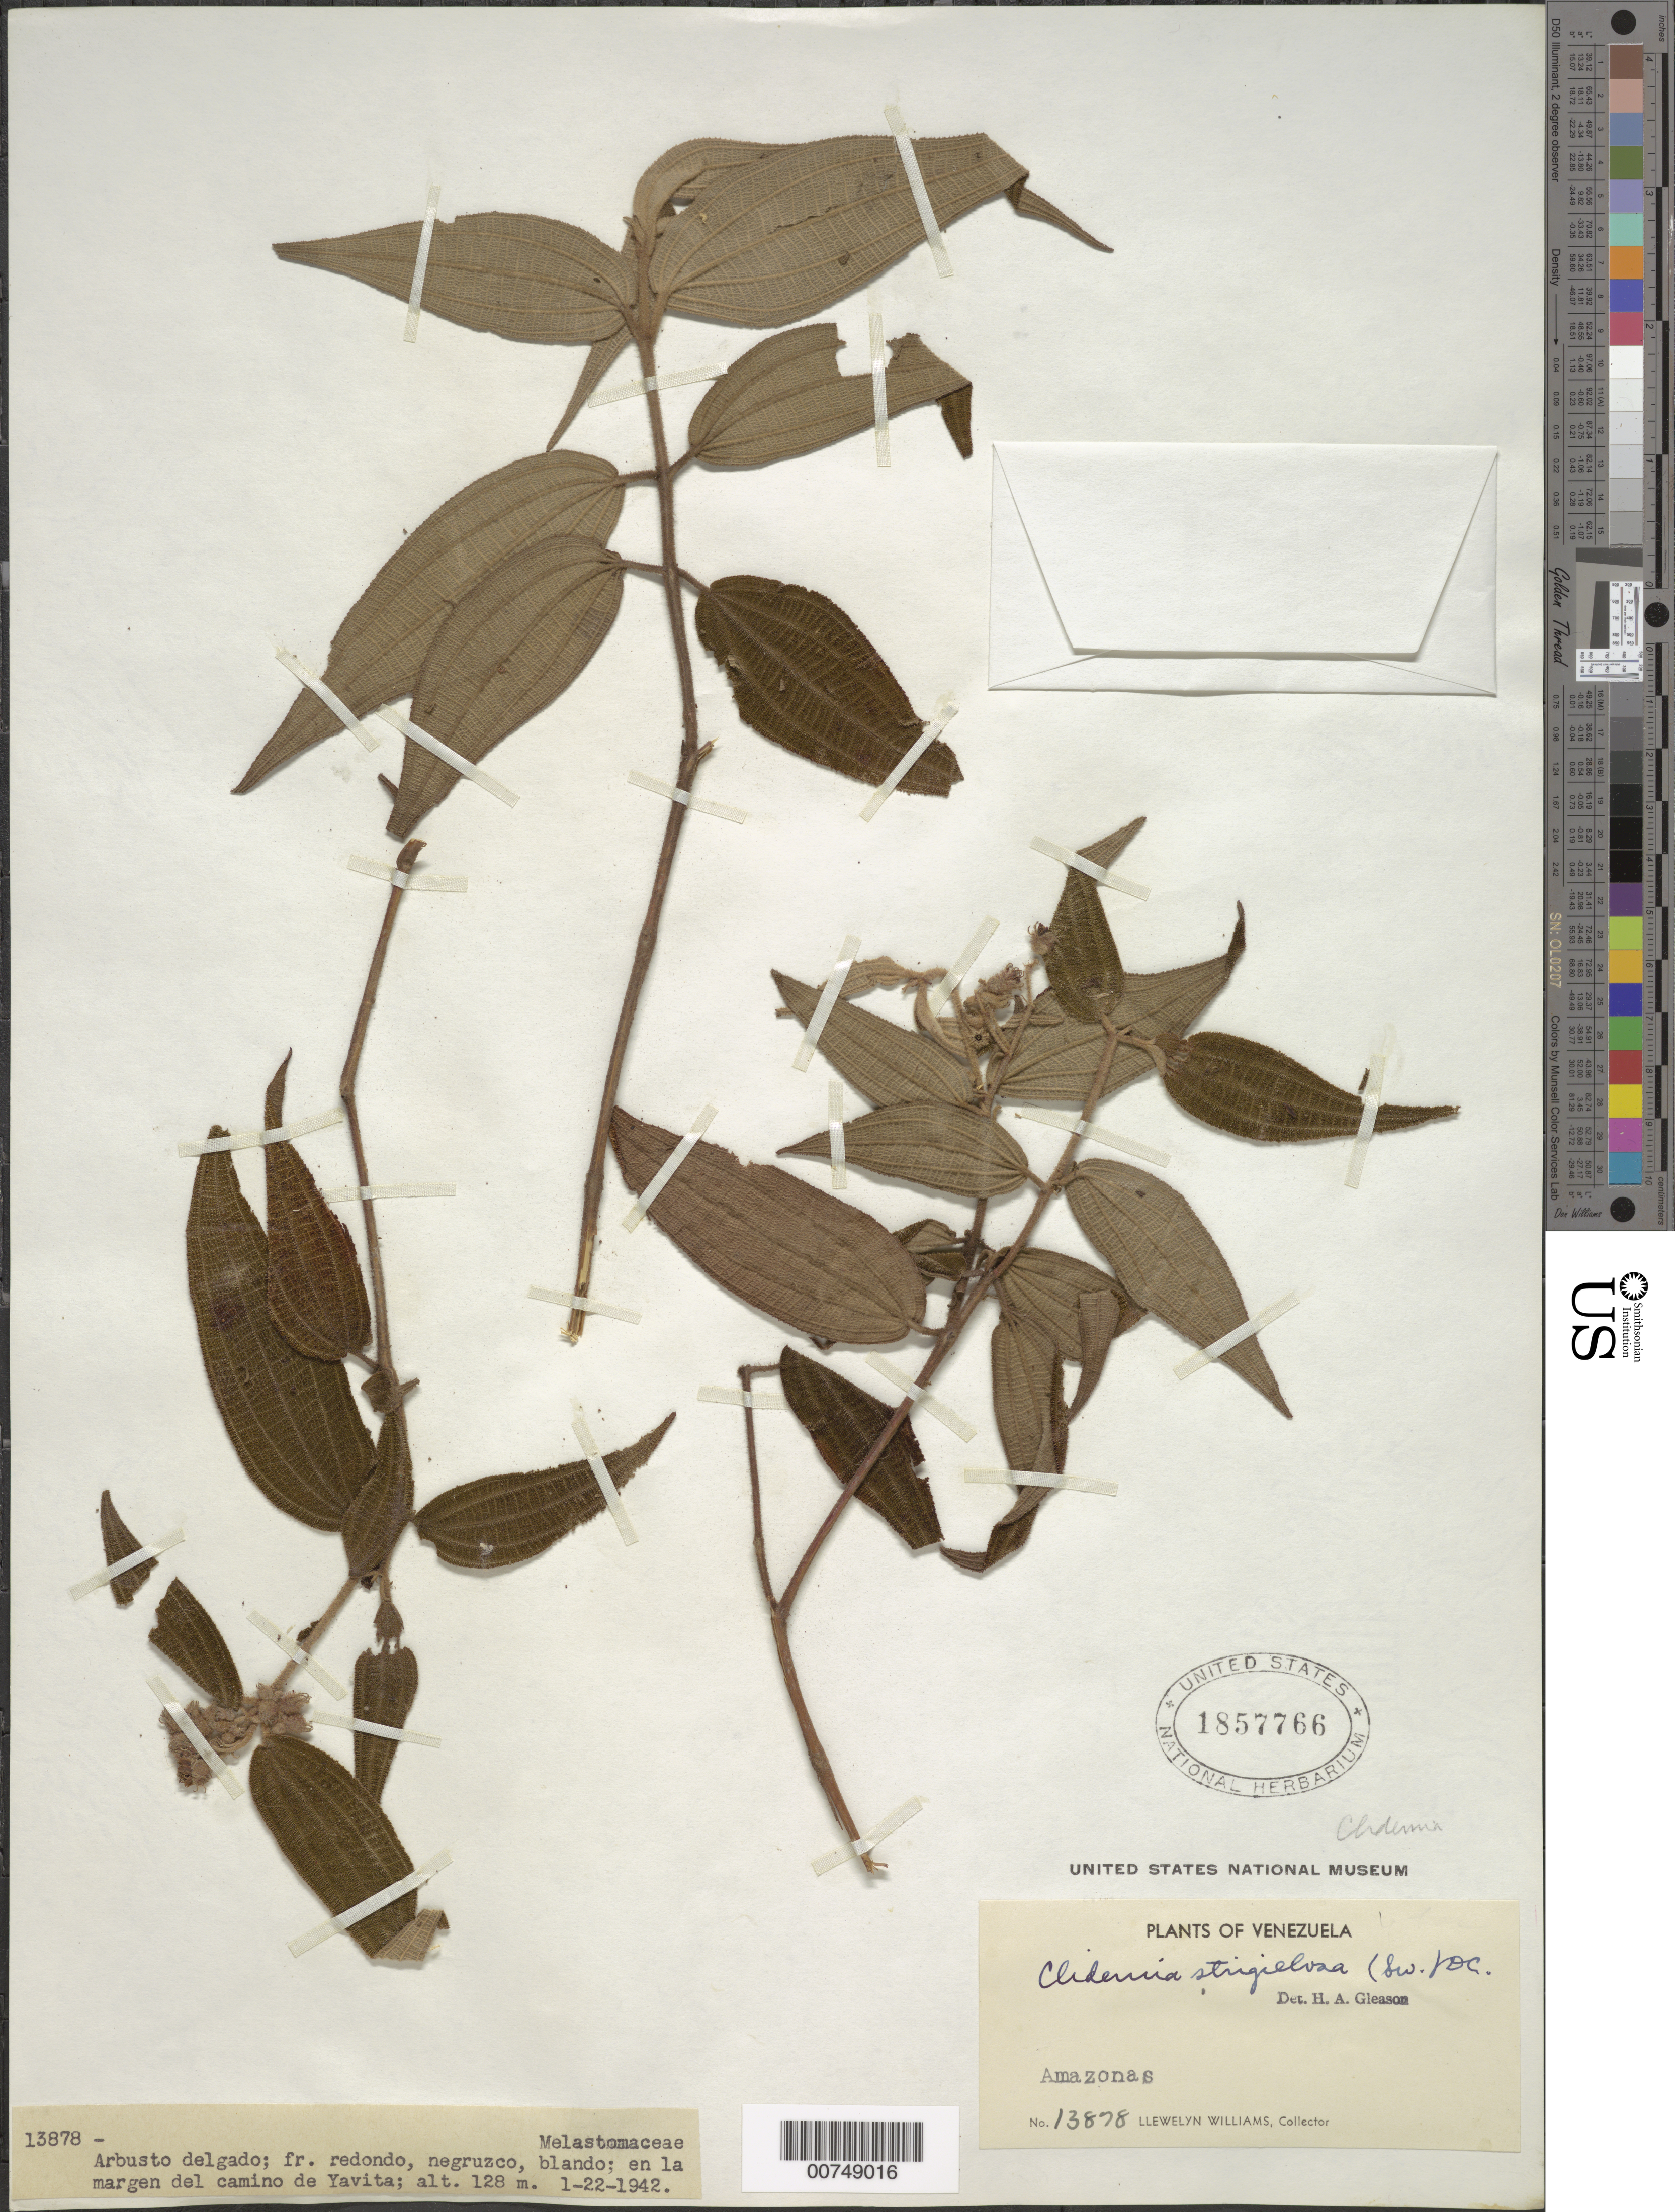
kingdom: Plantae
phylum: Tracheophyta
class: Magnoliopsida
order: Myrtales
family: Melastomataceae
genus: Clidemia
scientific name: Clidemia strigillosa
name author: (Sw.) DC.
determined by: Gleason, H. A.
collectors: Ll. Williams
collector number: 13878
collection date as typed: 22-Jan-42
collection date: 1942-01-22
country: Venezuela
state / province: Amazonas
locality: Yavita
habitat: Margen del camino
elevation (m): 128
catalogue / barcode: US 1857766